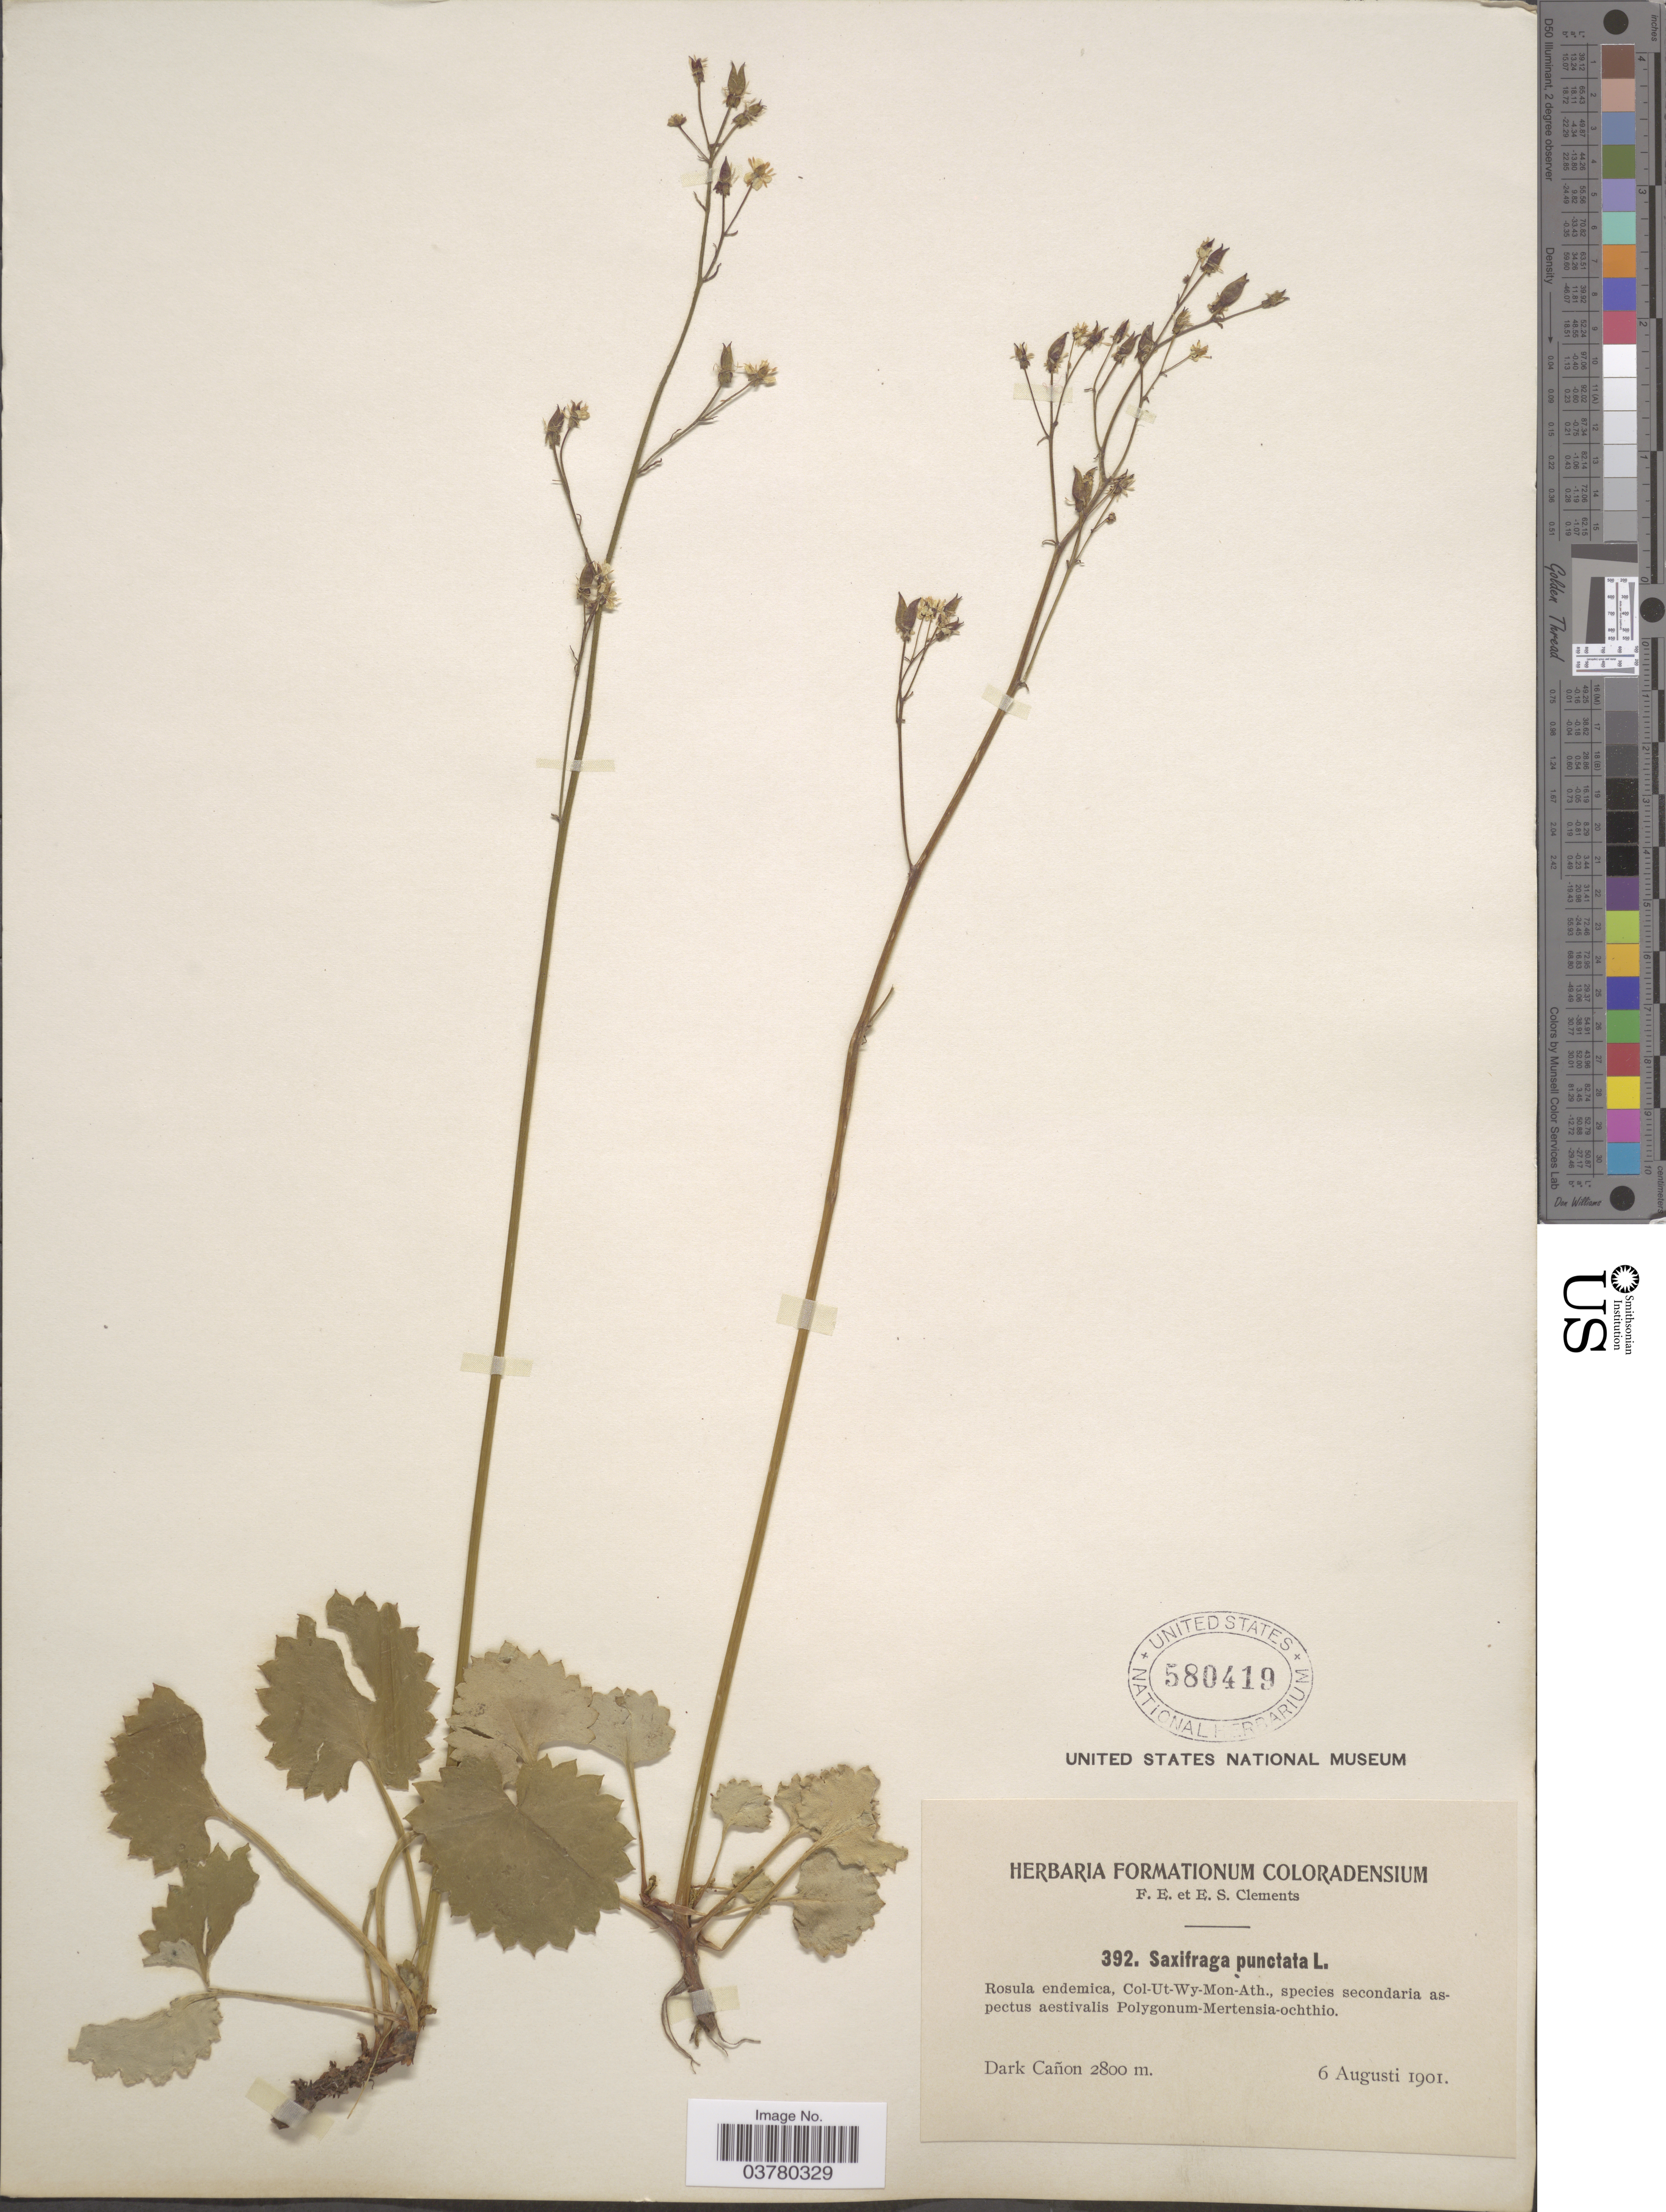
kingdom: Plantae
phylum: Tracheophyta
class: Magnoliopsida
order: Saxifragales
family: Saxifragaceae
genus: Micranthes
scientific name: Micranthes odontoloma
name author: (Piper) A. Heller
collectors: F. E. Clements & E. S. Clements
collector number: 392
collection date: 1901-08-06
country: United States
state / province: Colorado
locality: Dark Cañon.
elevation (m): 2800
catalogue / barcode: US 580419